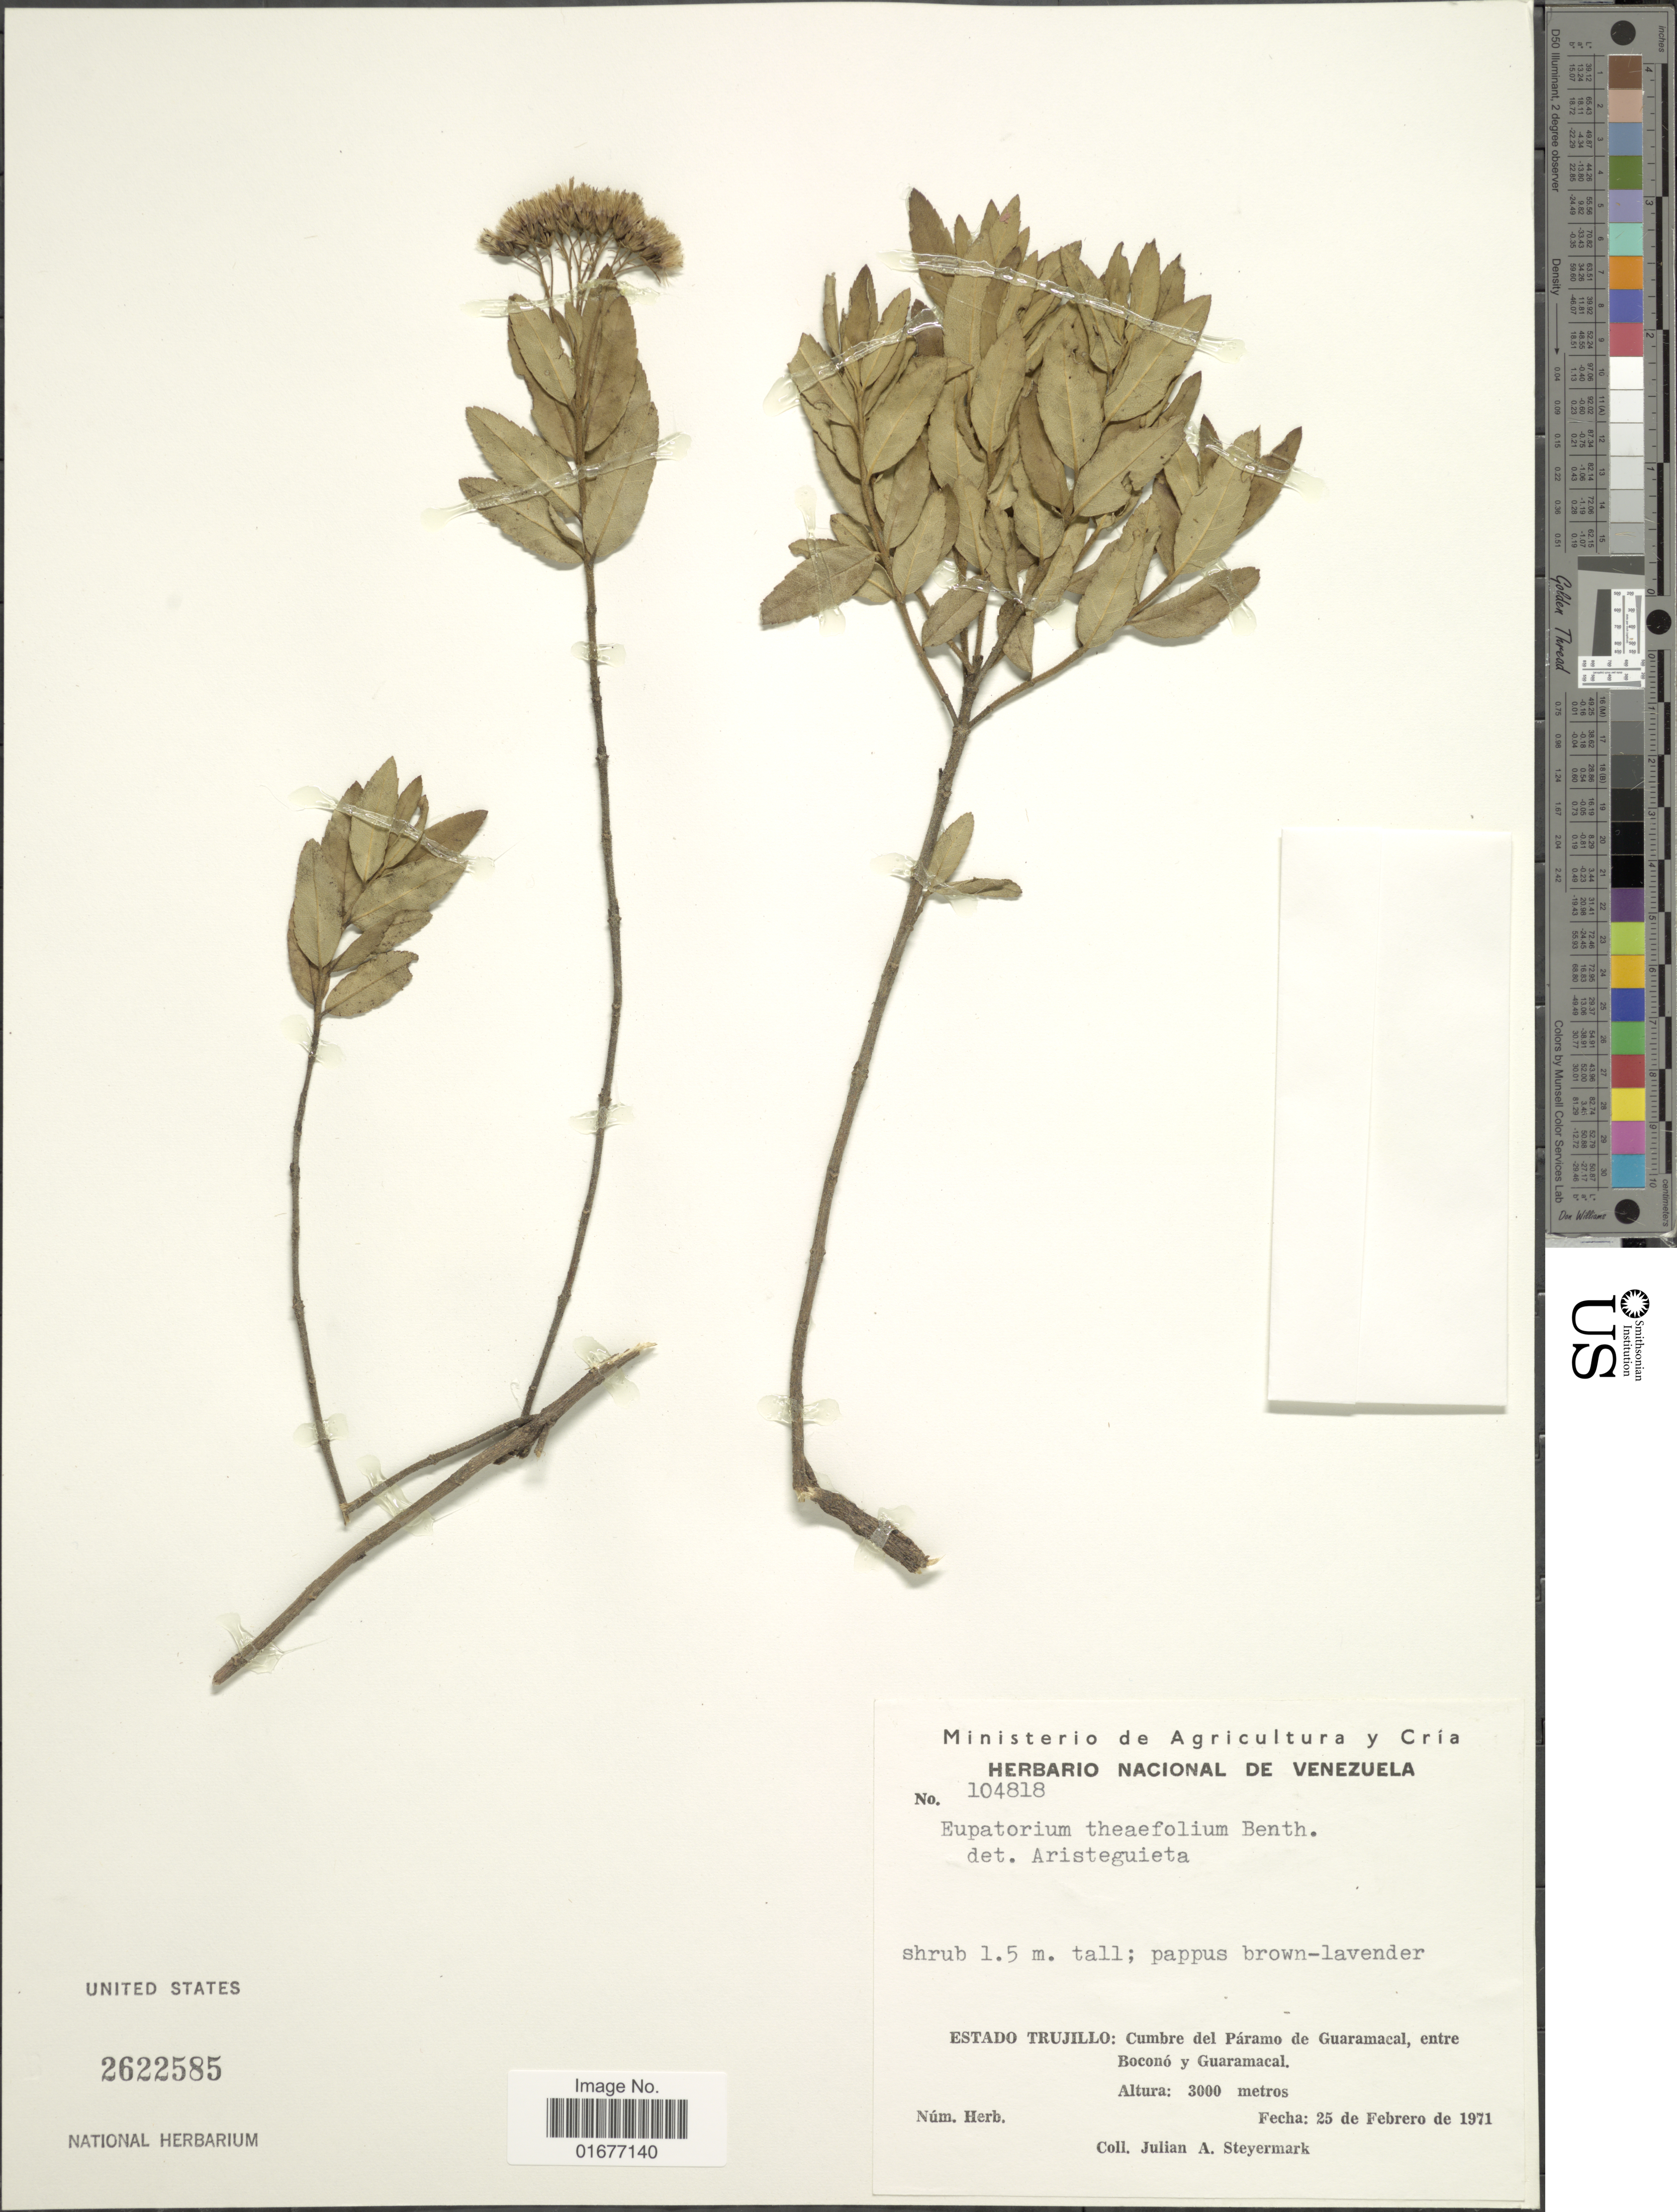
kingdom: Plantae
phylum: Tracheophyta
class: Magnoliopsida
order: Asterales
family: Asteraceae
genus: Ageratina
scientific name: Ageratina theaefolia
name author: (Benth.) R.M. King & H. Rob.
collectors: J. Steyermark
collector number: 104818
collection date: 1971-02-25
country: Venezuela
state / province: Trujillo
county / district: Boconó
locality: Cumbre del Paramo de Guaramacal, entre Bocono y Guaramacal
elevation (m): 3000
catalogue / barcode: US 2622585